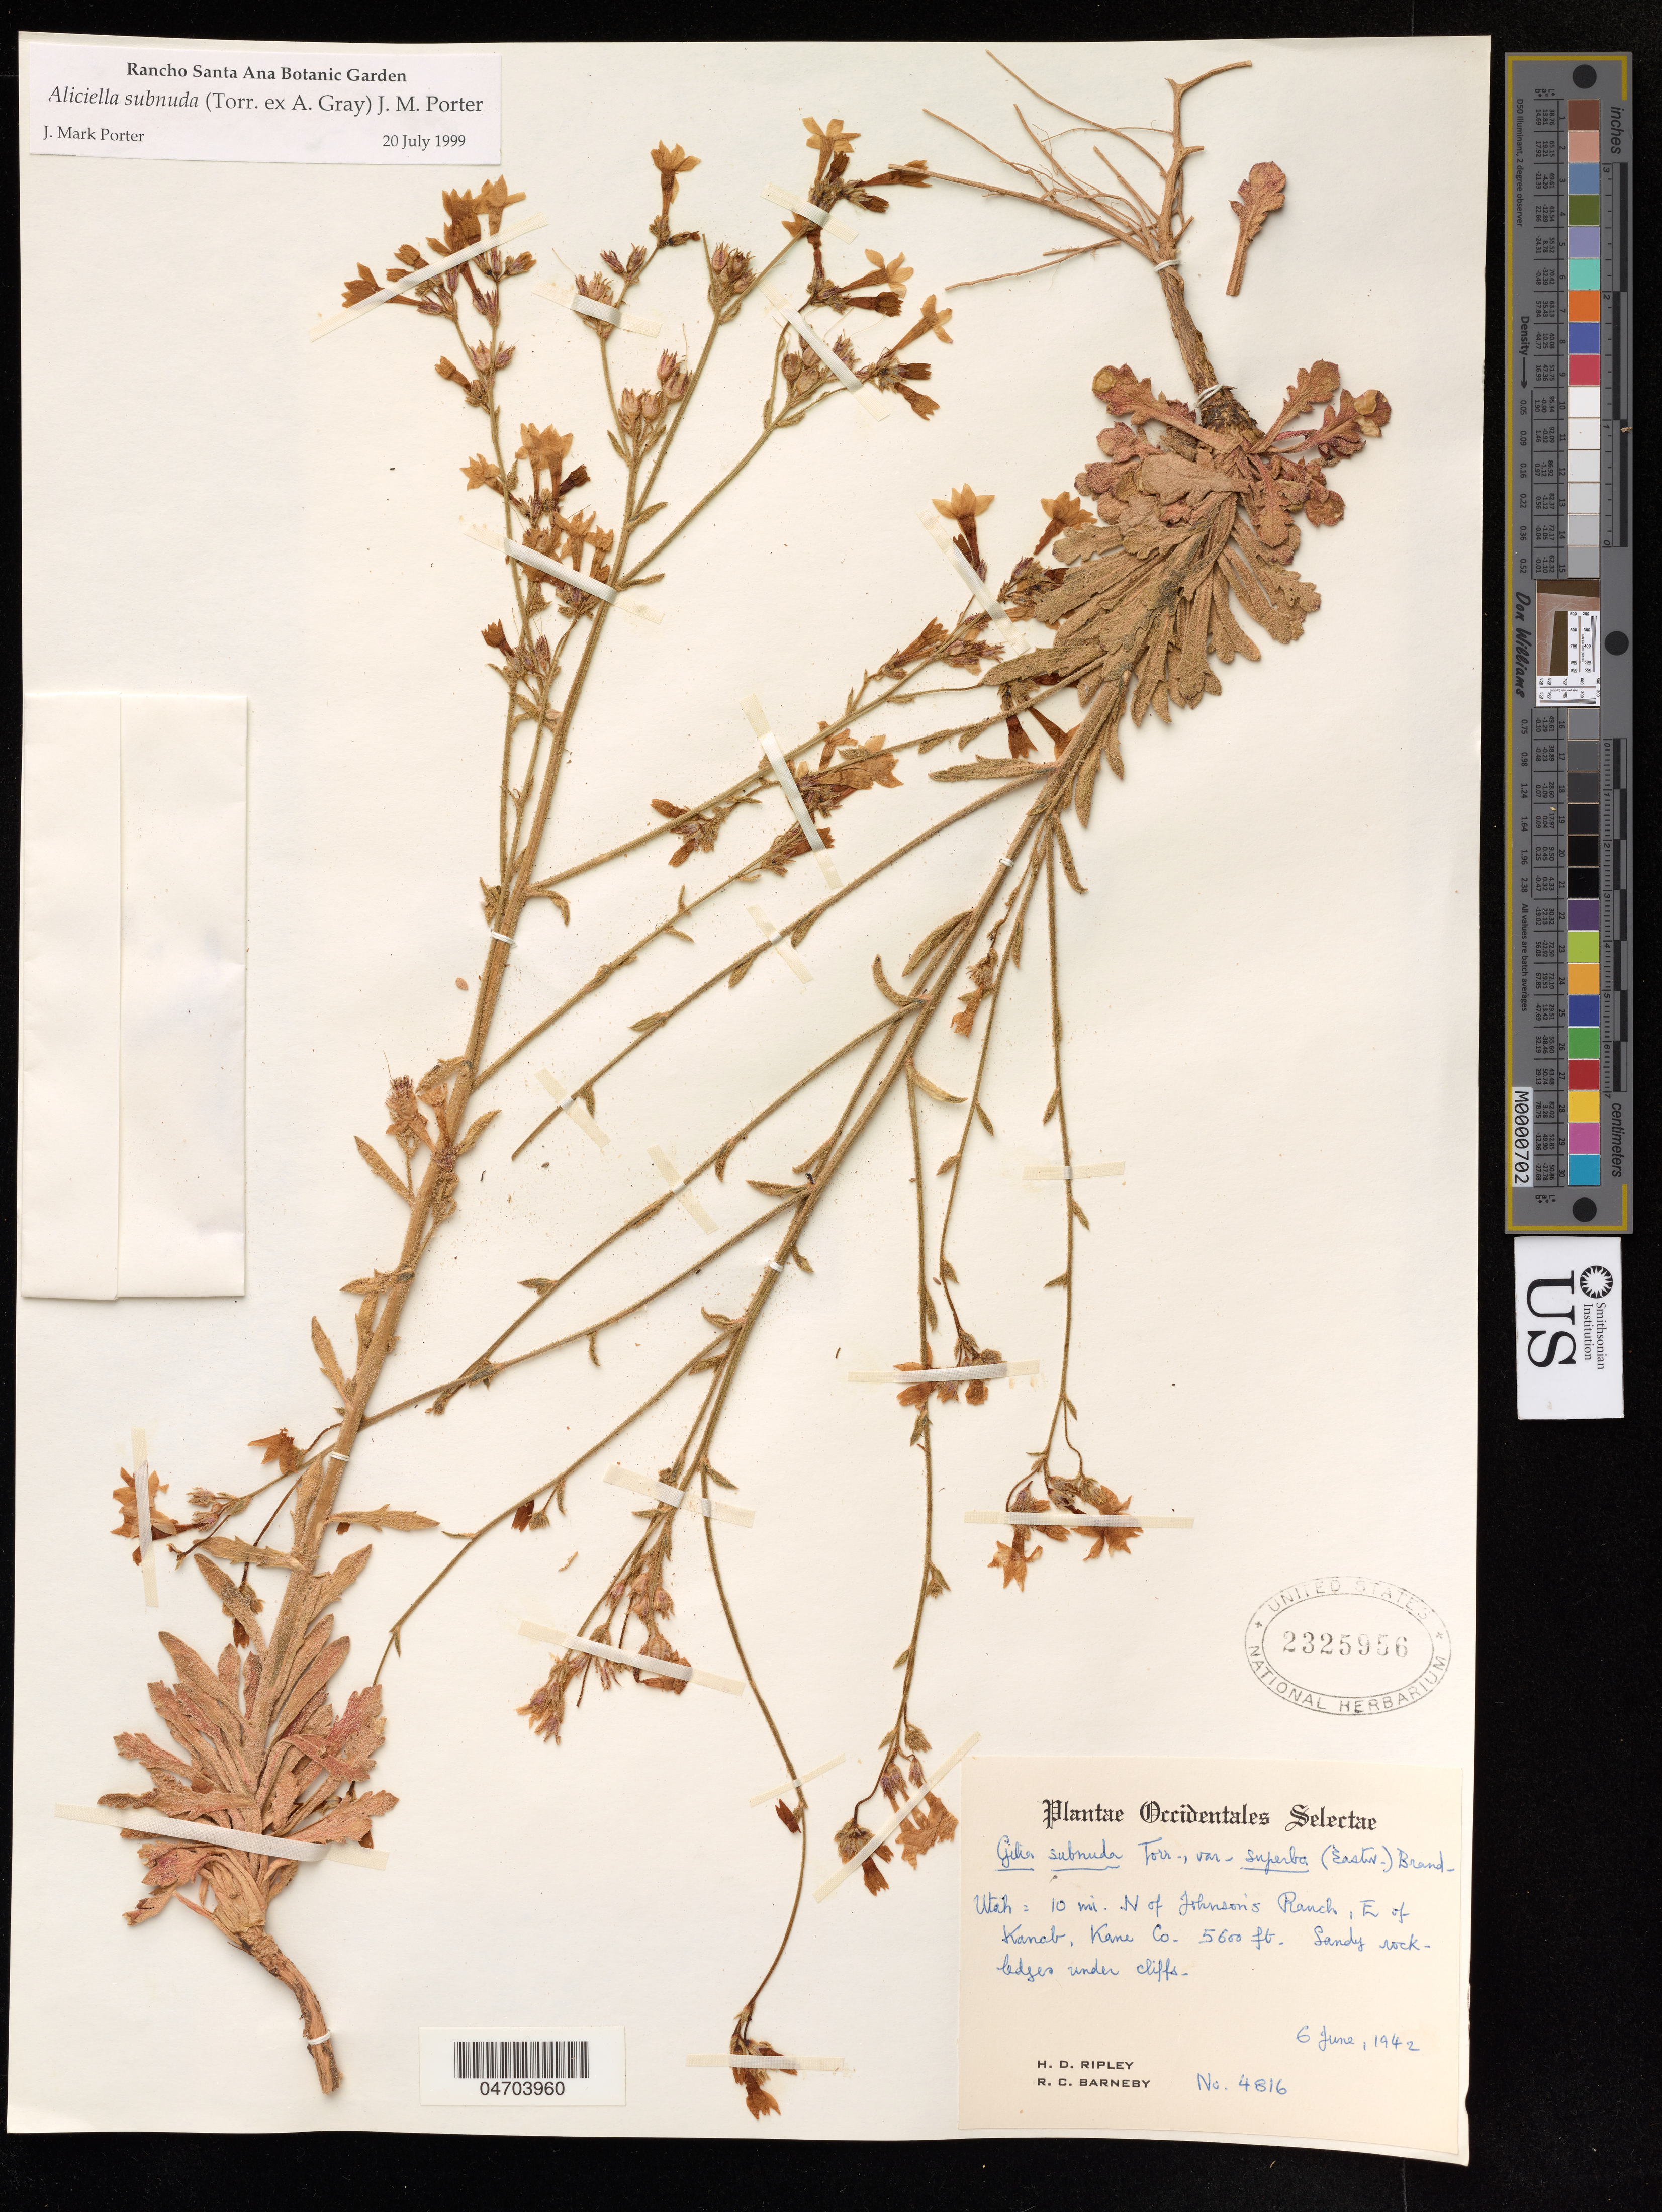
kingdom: Plantae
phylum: Tracheophyta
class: Magnoliopsida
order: Ericales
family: Polemoniaceae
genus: Aliciella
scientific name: Aliciella subnuda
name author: (Torr. ex A. Gray) J.M. Porter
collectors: H. Ripley & R. C. Barneby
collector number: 4816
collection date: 1942-06-06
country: United States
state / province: Utah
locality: Occidentales Selectae. 10 mi. N of Johnson's Ranch, E of Kanab, Kane Co.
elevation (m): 1707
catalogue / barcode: US 2325956